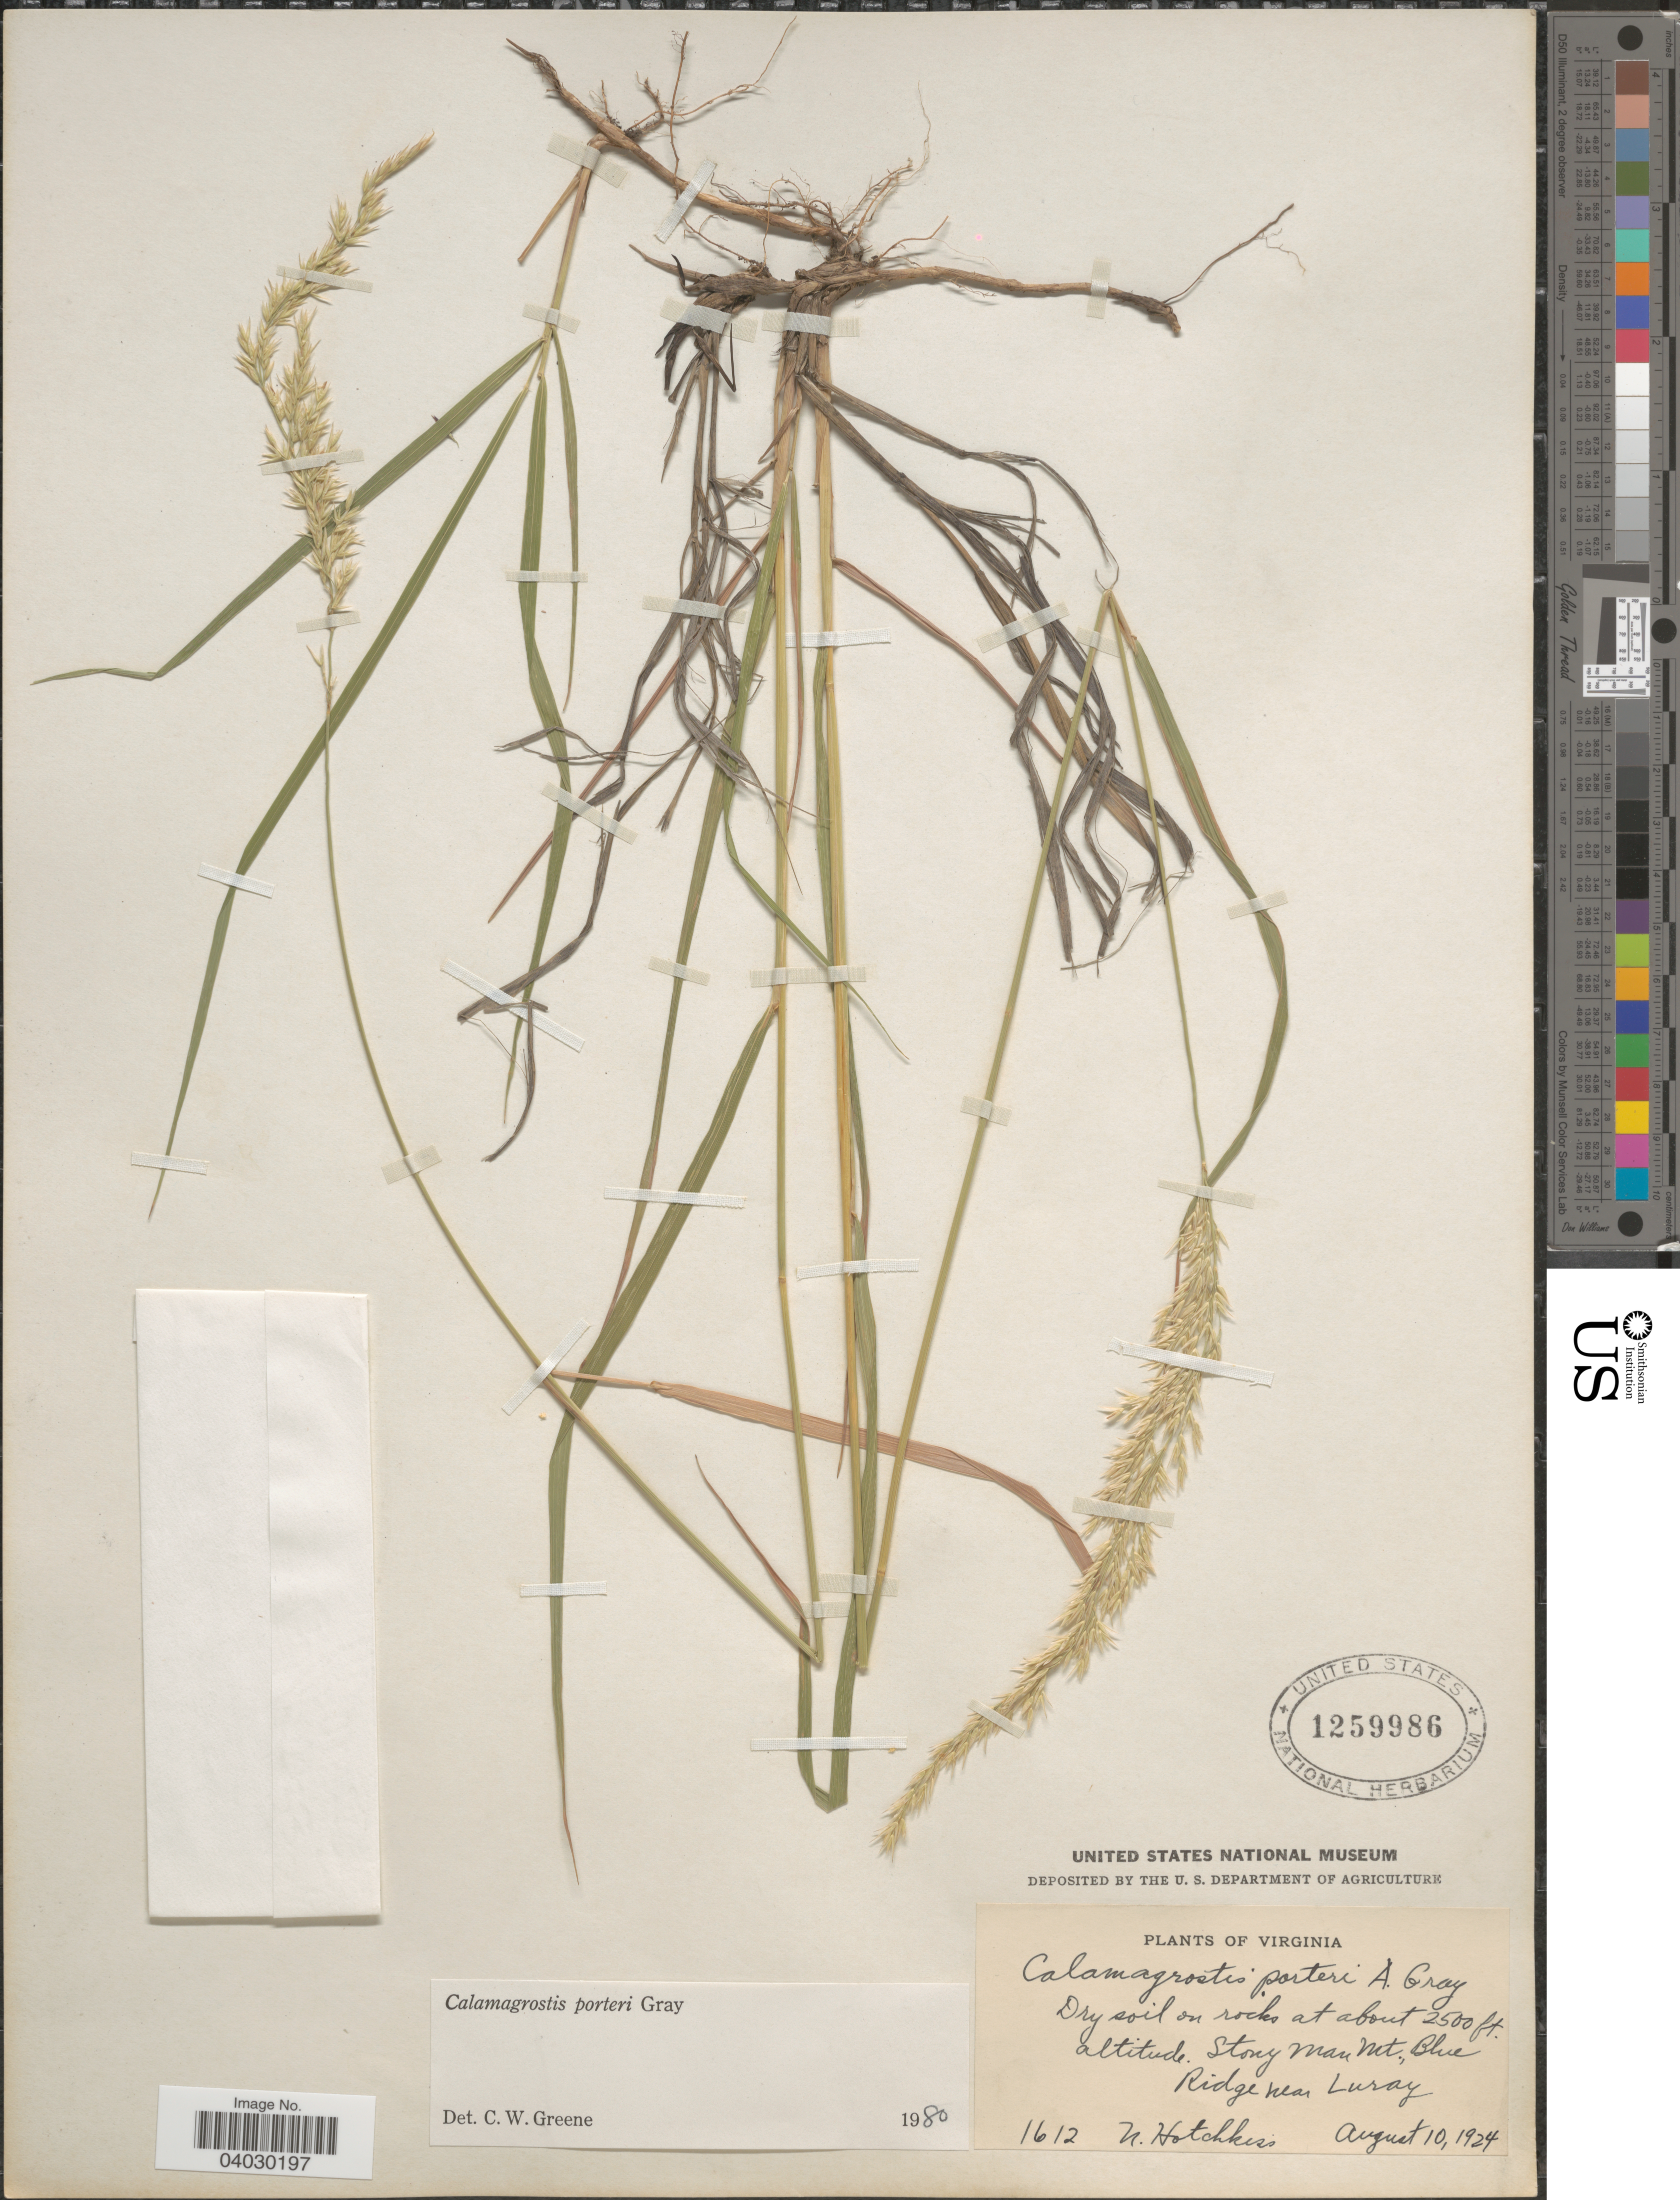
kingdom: Plantae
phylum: Tracheophyta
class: Liliopsida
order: Poales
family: Poaceae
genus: Calamagrostis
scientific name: Calamagrostis porteri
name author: A. Gray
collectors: N. Hotchkiss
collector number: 1612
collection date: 1924-08-10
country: United States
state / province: Virginia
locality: Stony Man Mt., Blue Ridge near Luray.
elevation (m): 762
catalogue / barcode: US 1259986